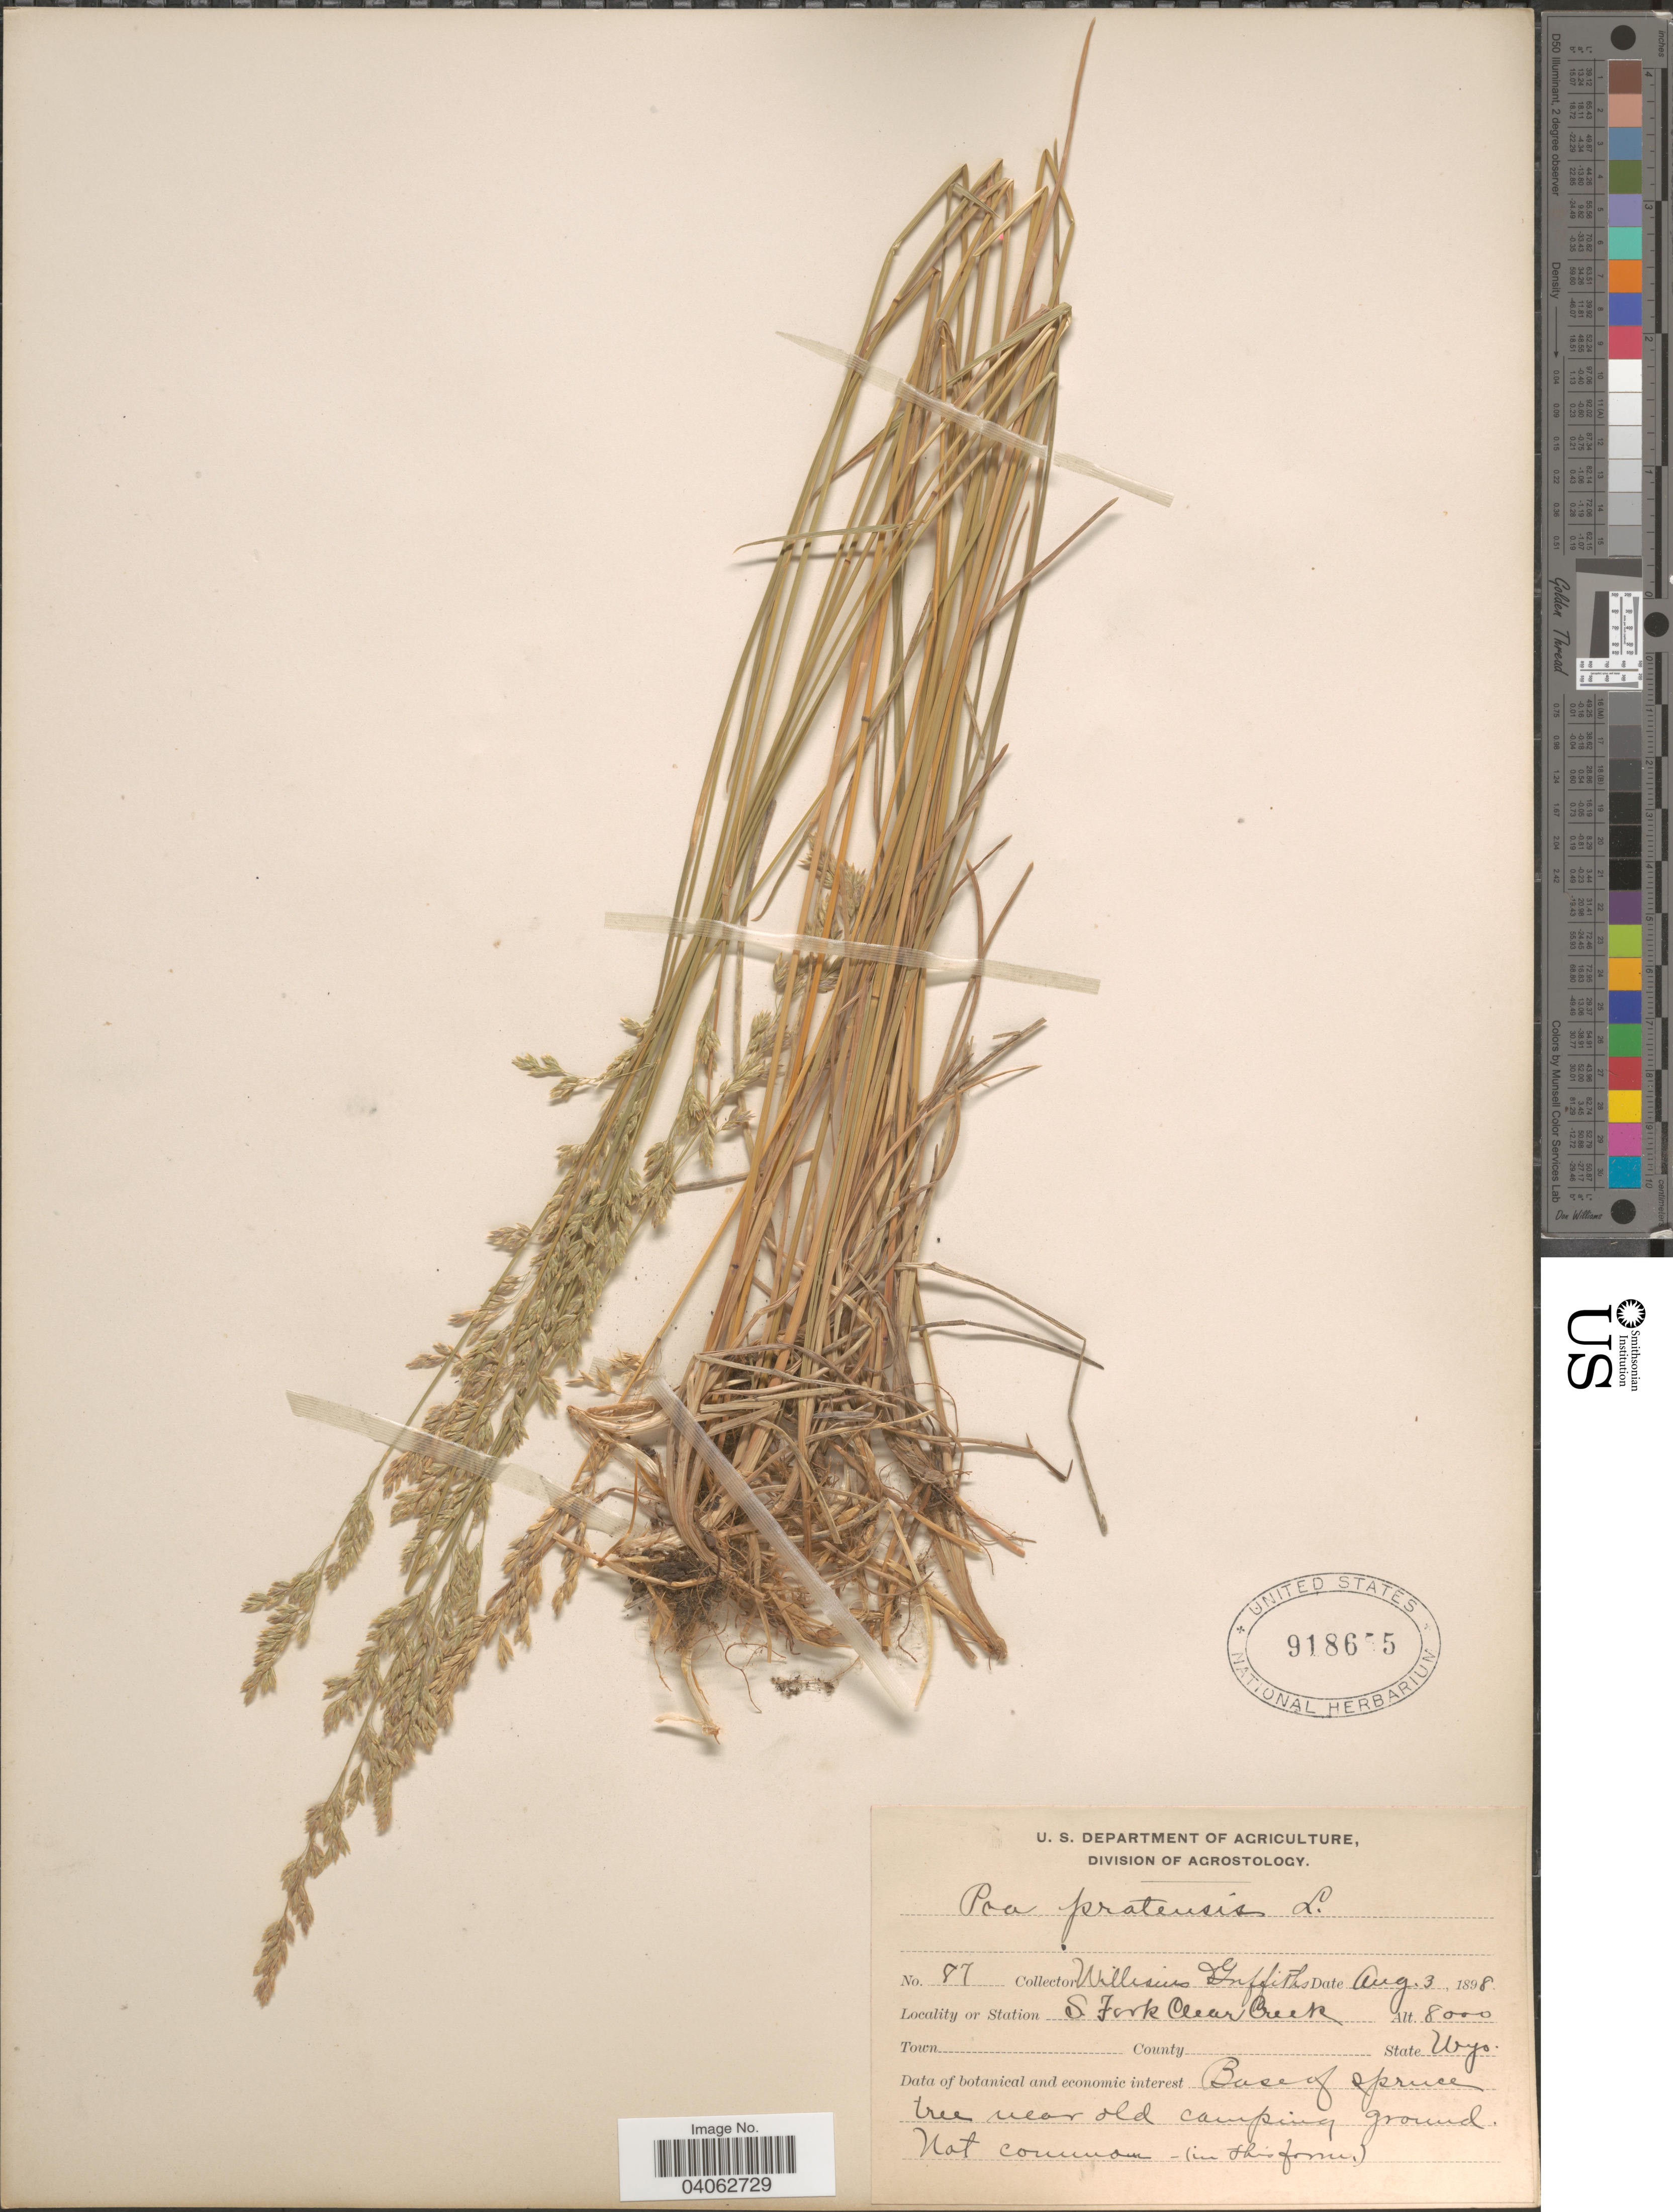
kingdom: Plantae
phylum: Tracheophyta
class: Liliopsida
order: Poales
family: Poaceae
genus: Poa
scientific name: Poa pratensis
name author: L.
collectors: -- Williams & -- Griffiths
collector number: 87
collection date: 1898-08-03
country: United States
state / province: Wyoming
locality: S. Fork Clear Creek.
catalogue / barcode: US 918655